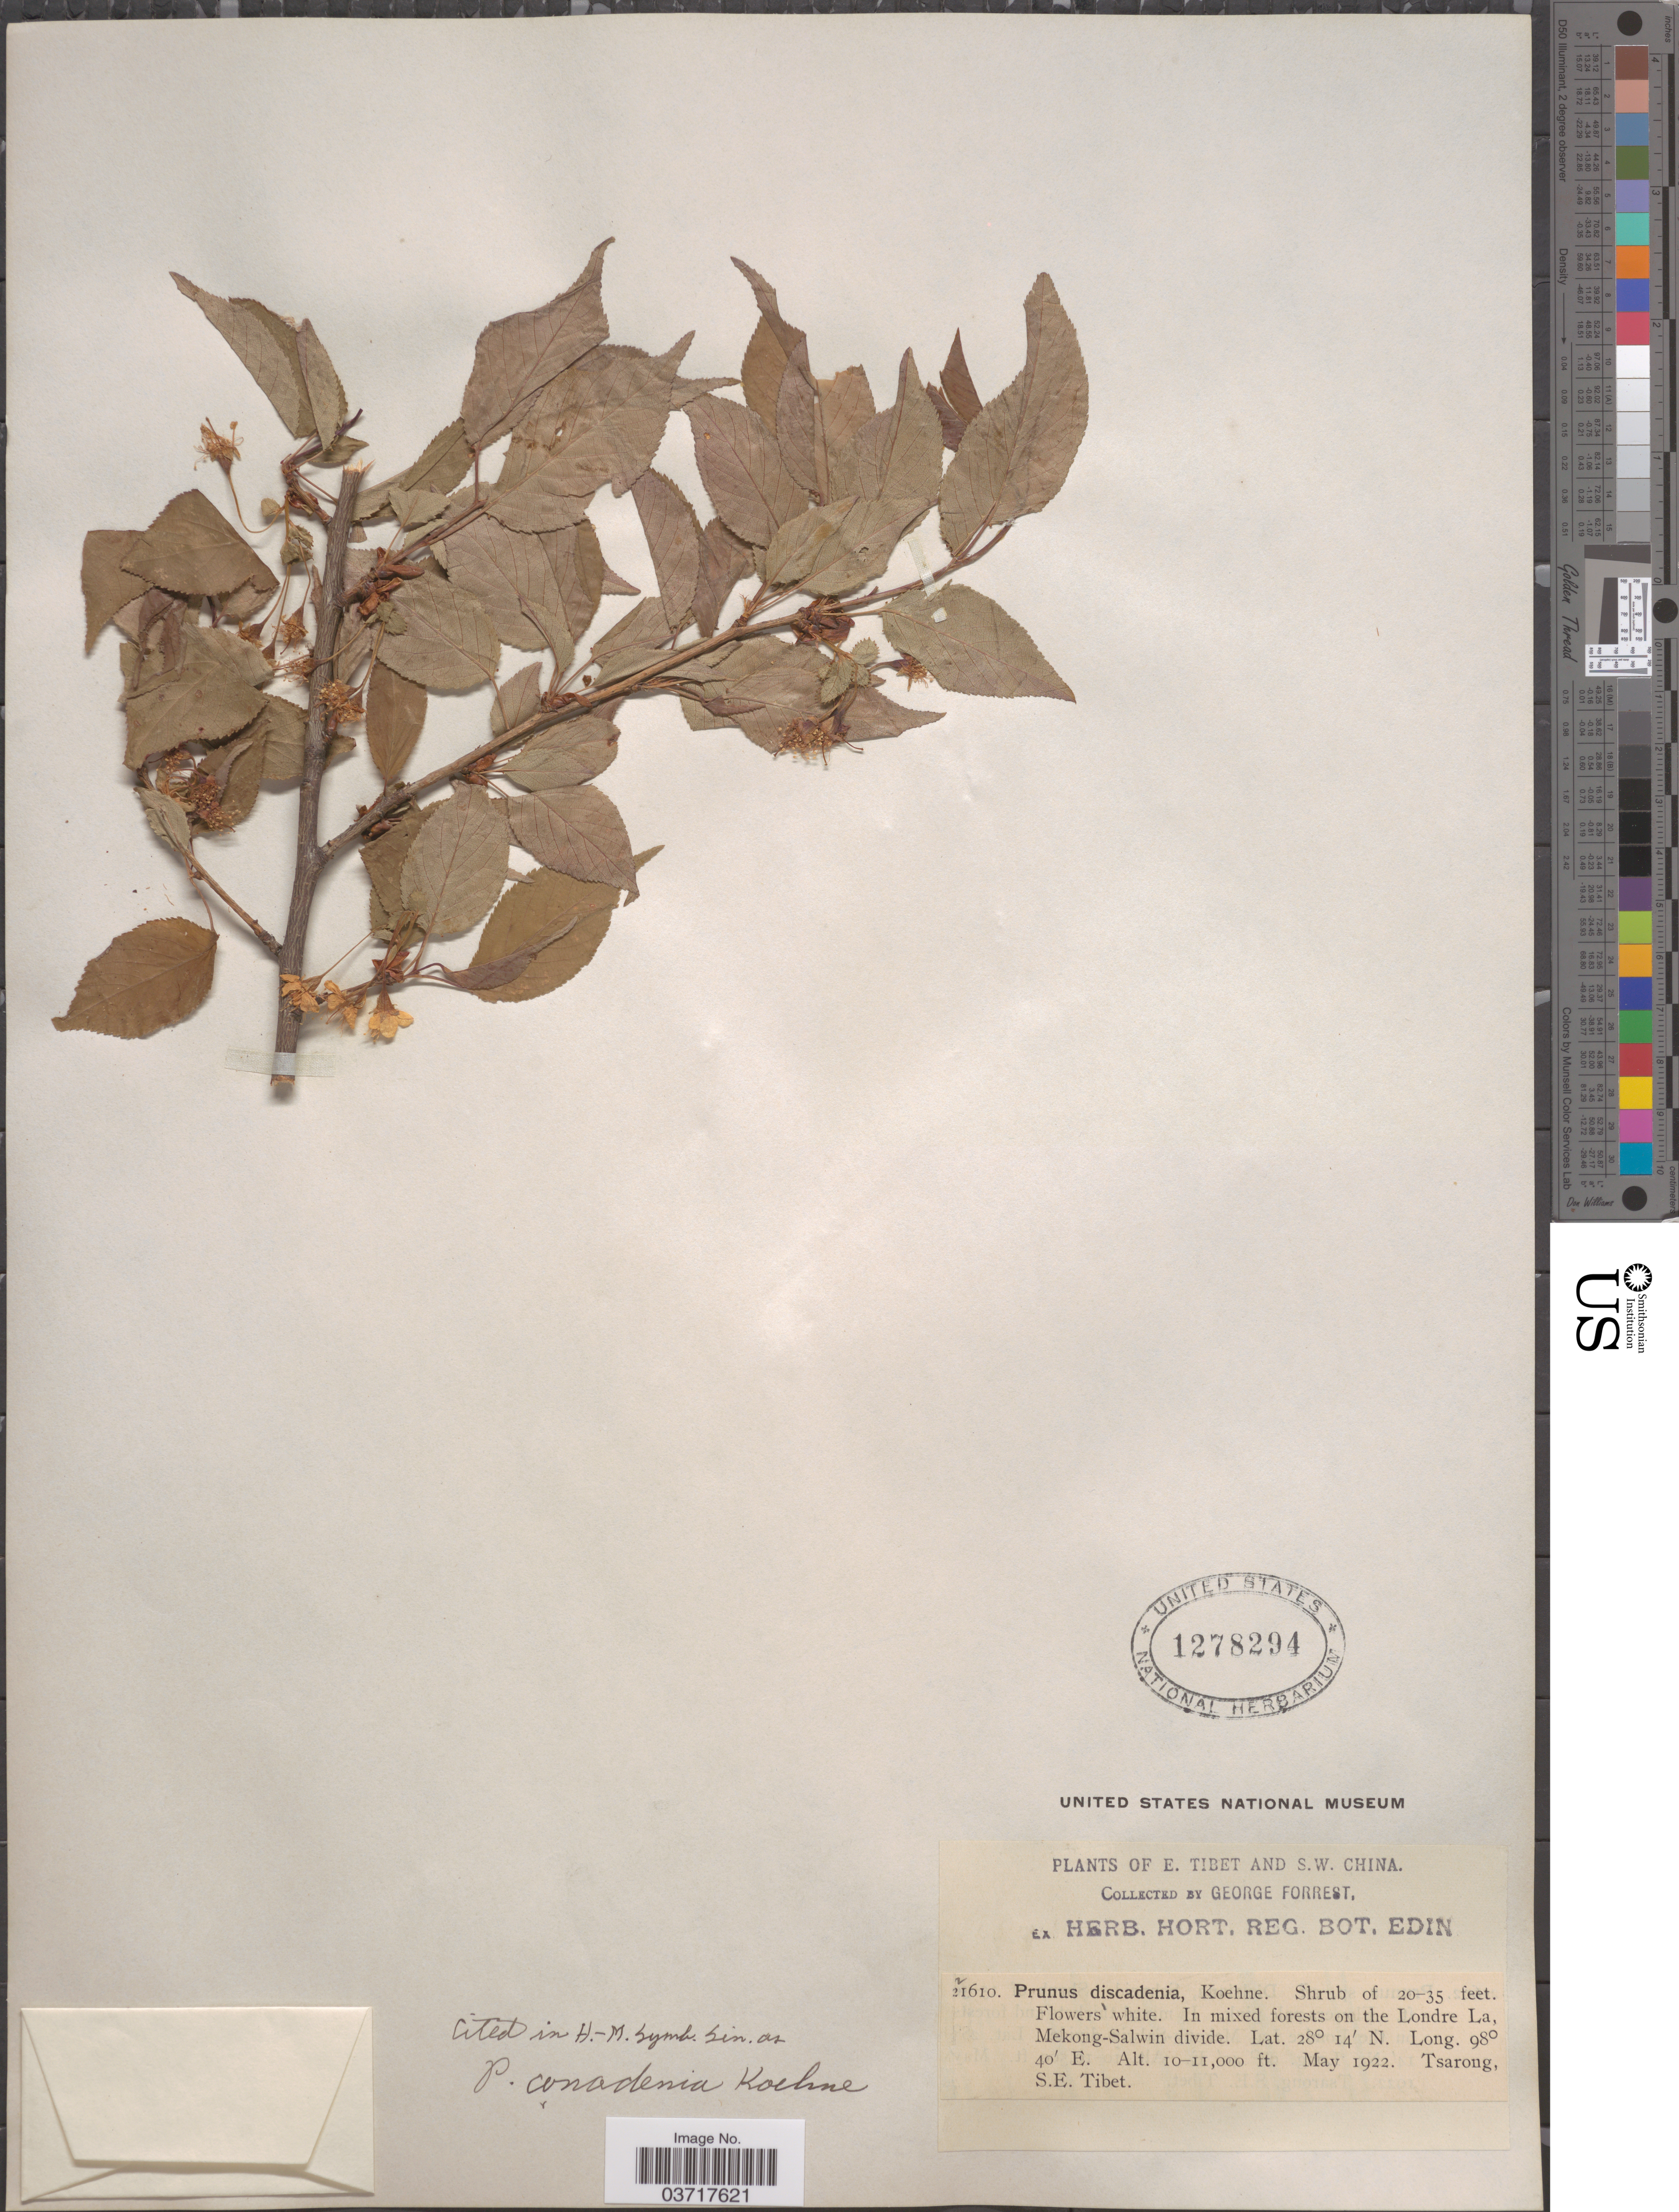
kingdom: Plantae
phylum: Tracheophyta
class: Magnoliopsida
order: Rosales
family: Rosaceae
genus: Prunus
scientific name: Prunus conadenia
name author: Koehne in Sarg.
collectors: G. Forrest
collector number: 21610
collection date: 1922-05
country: China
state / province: Xizang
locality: E. Tibet and S.W. China. In mixed forest on the Londre La, Mekong-Salwin divide. Tsarong, S.E. Tibet.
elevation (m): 3048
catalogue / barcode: US 1278294